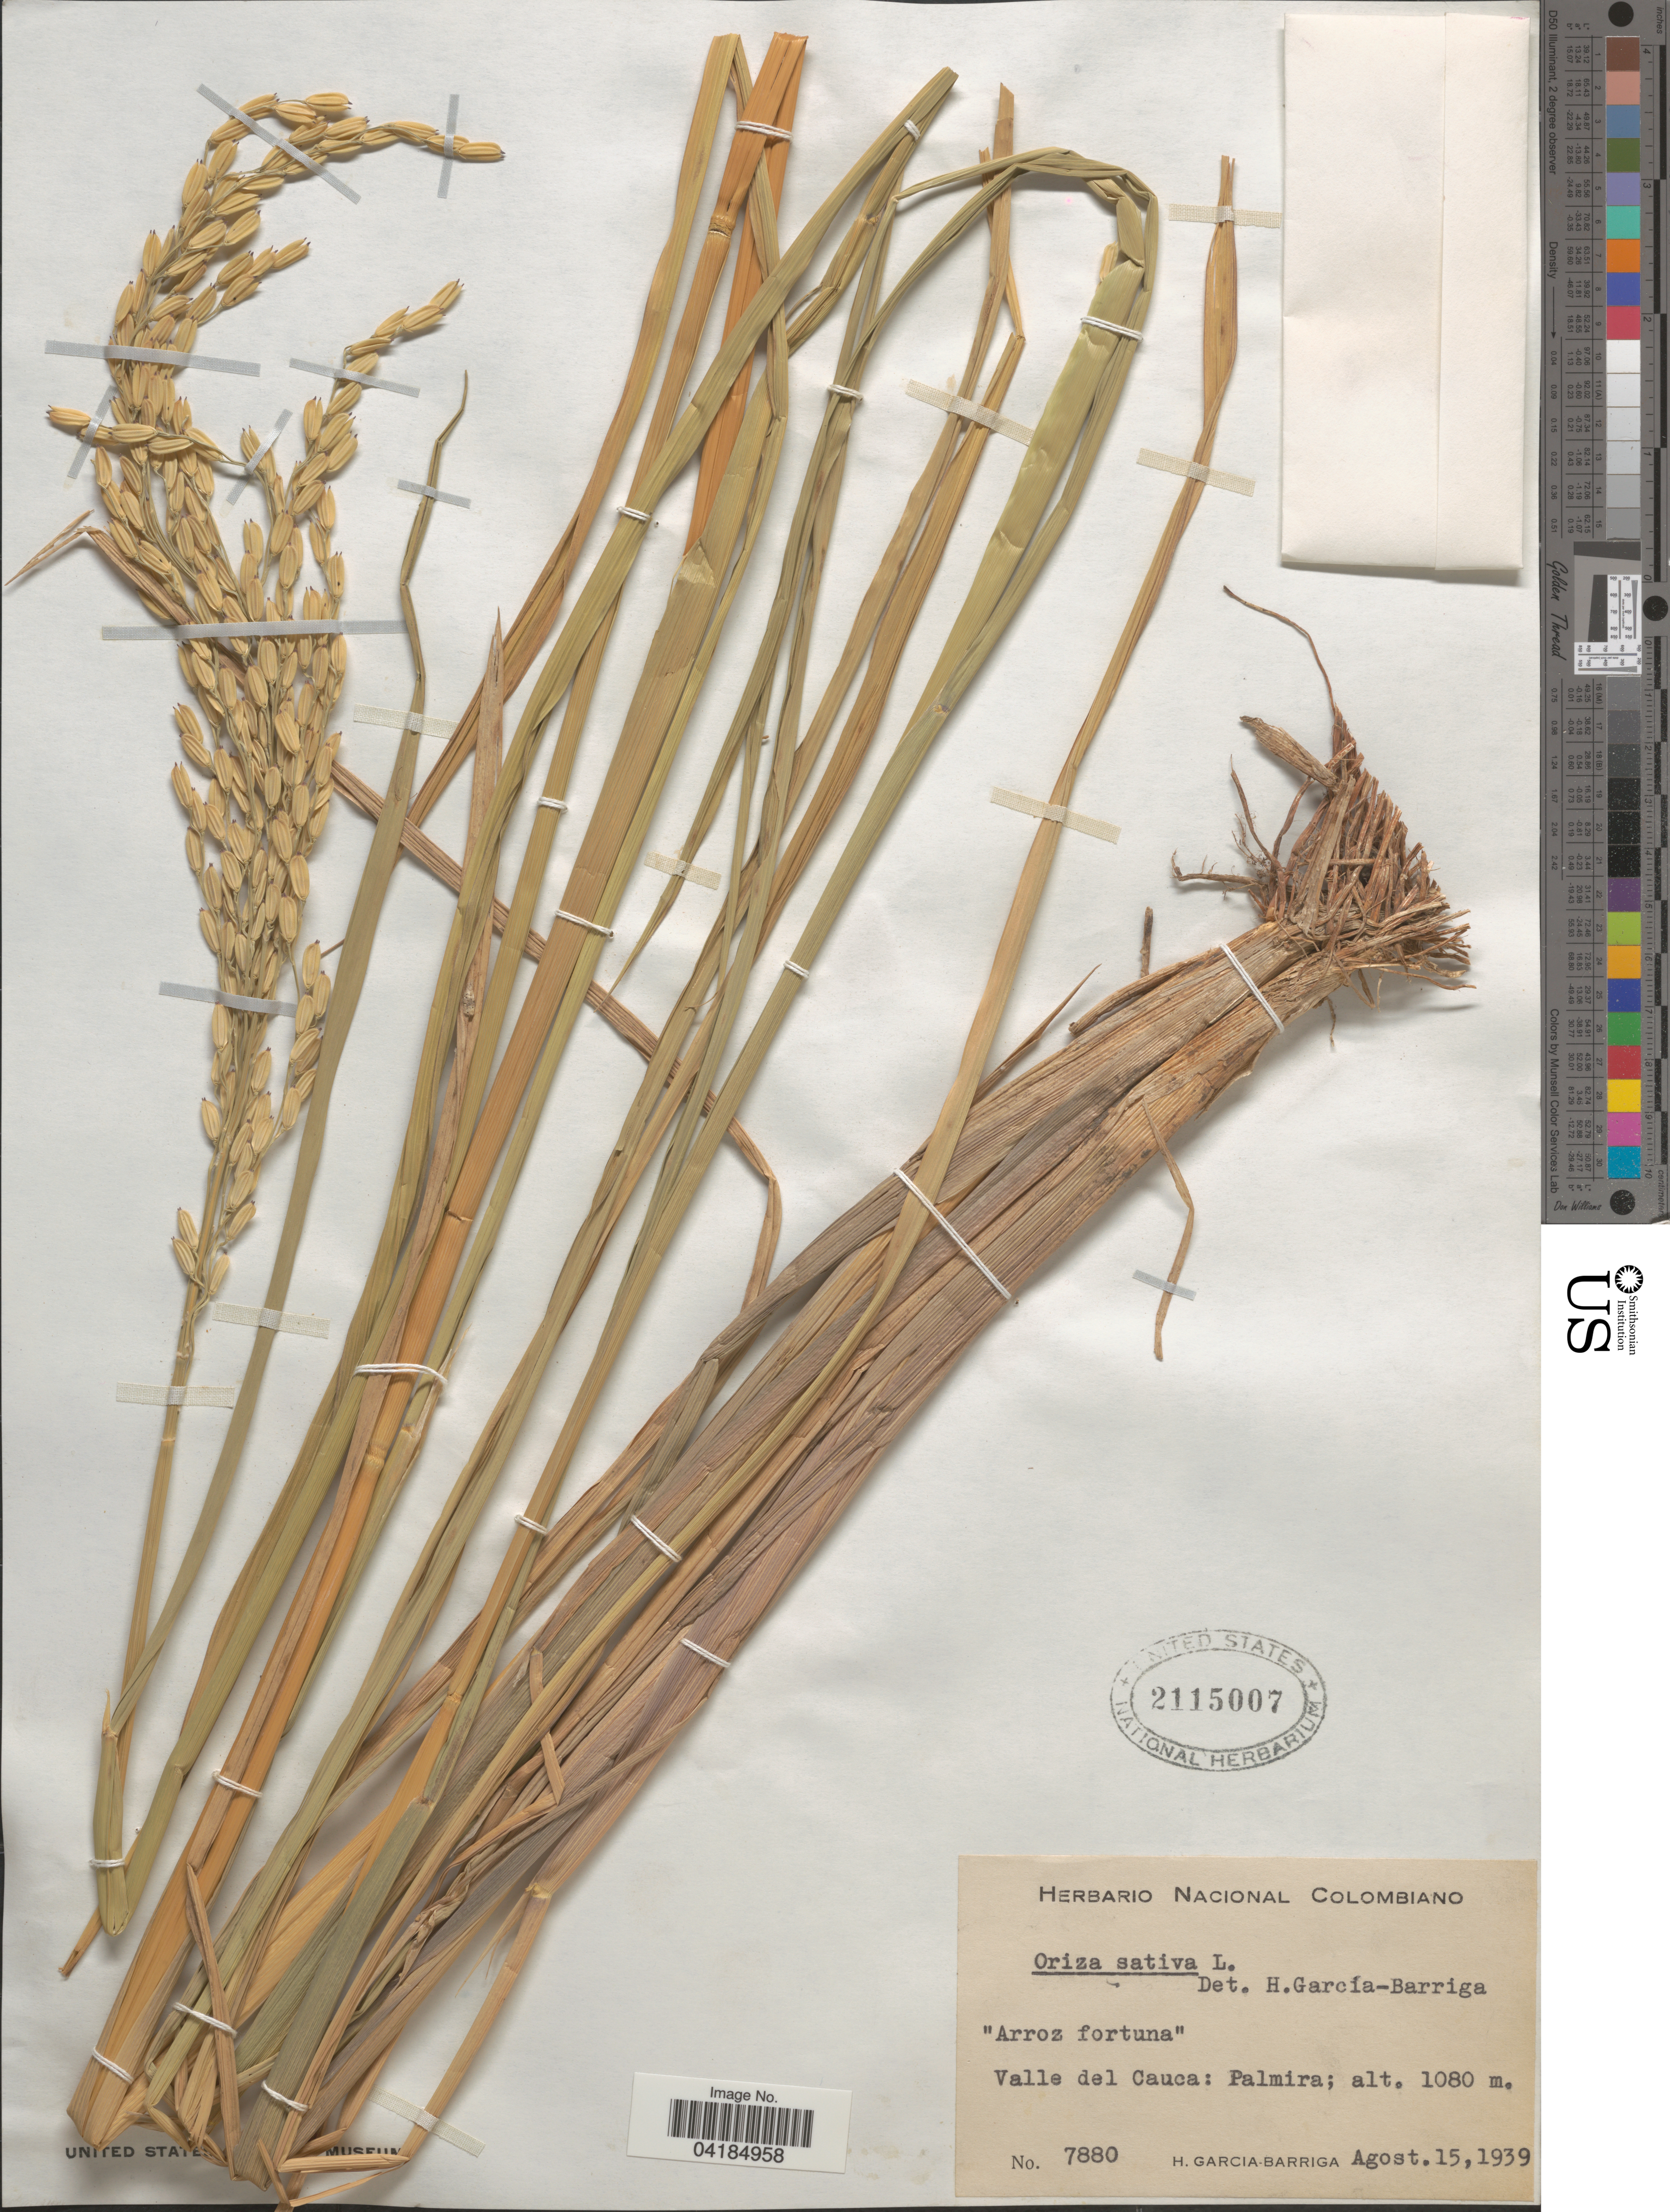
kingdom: Plantae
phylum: Tracheophyta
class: Liliopsida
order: Poales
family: Poaceae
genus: Oryza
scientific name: Oryza sativa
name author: L.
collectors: H. García Barriga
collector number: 7880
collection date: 1939-08-15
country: Colombia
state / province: Valle del Cauca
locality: Palmira.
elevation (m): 1080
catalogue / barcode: US 2115007